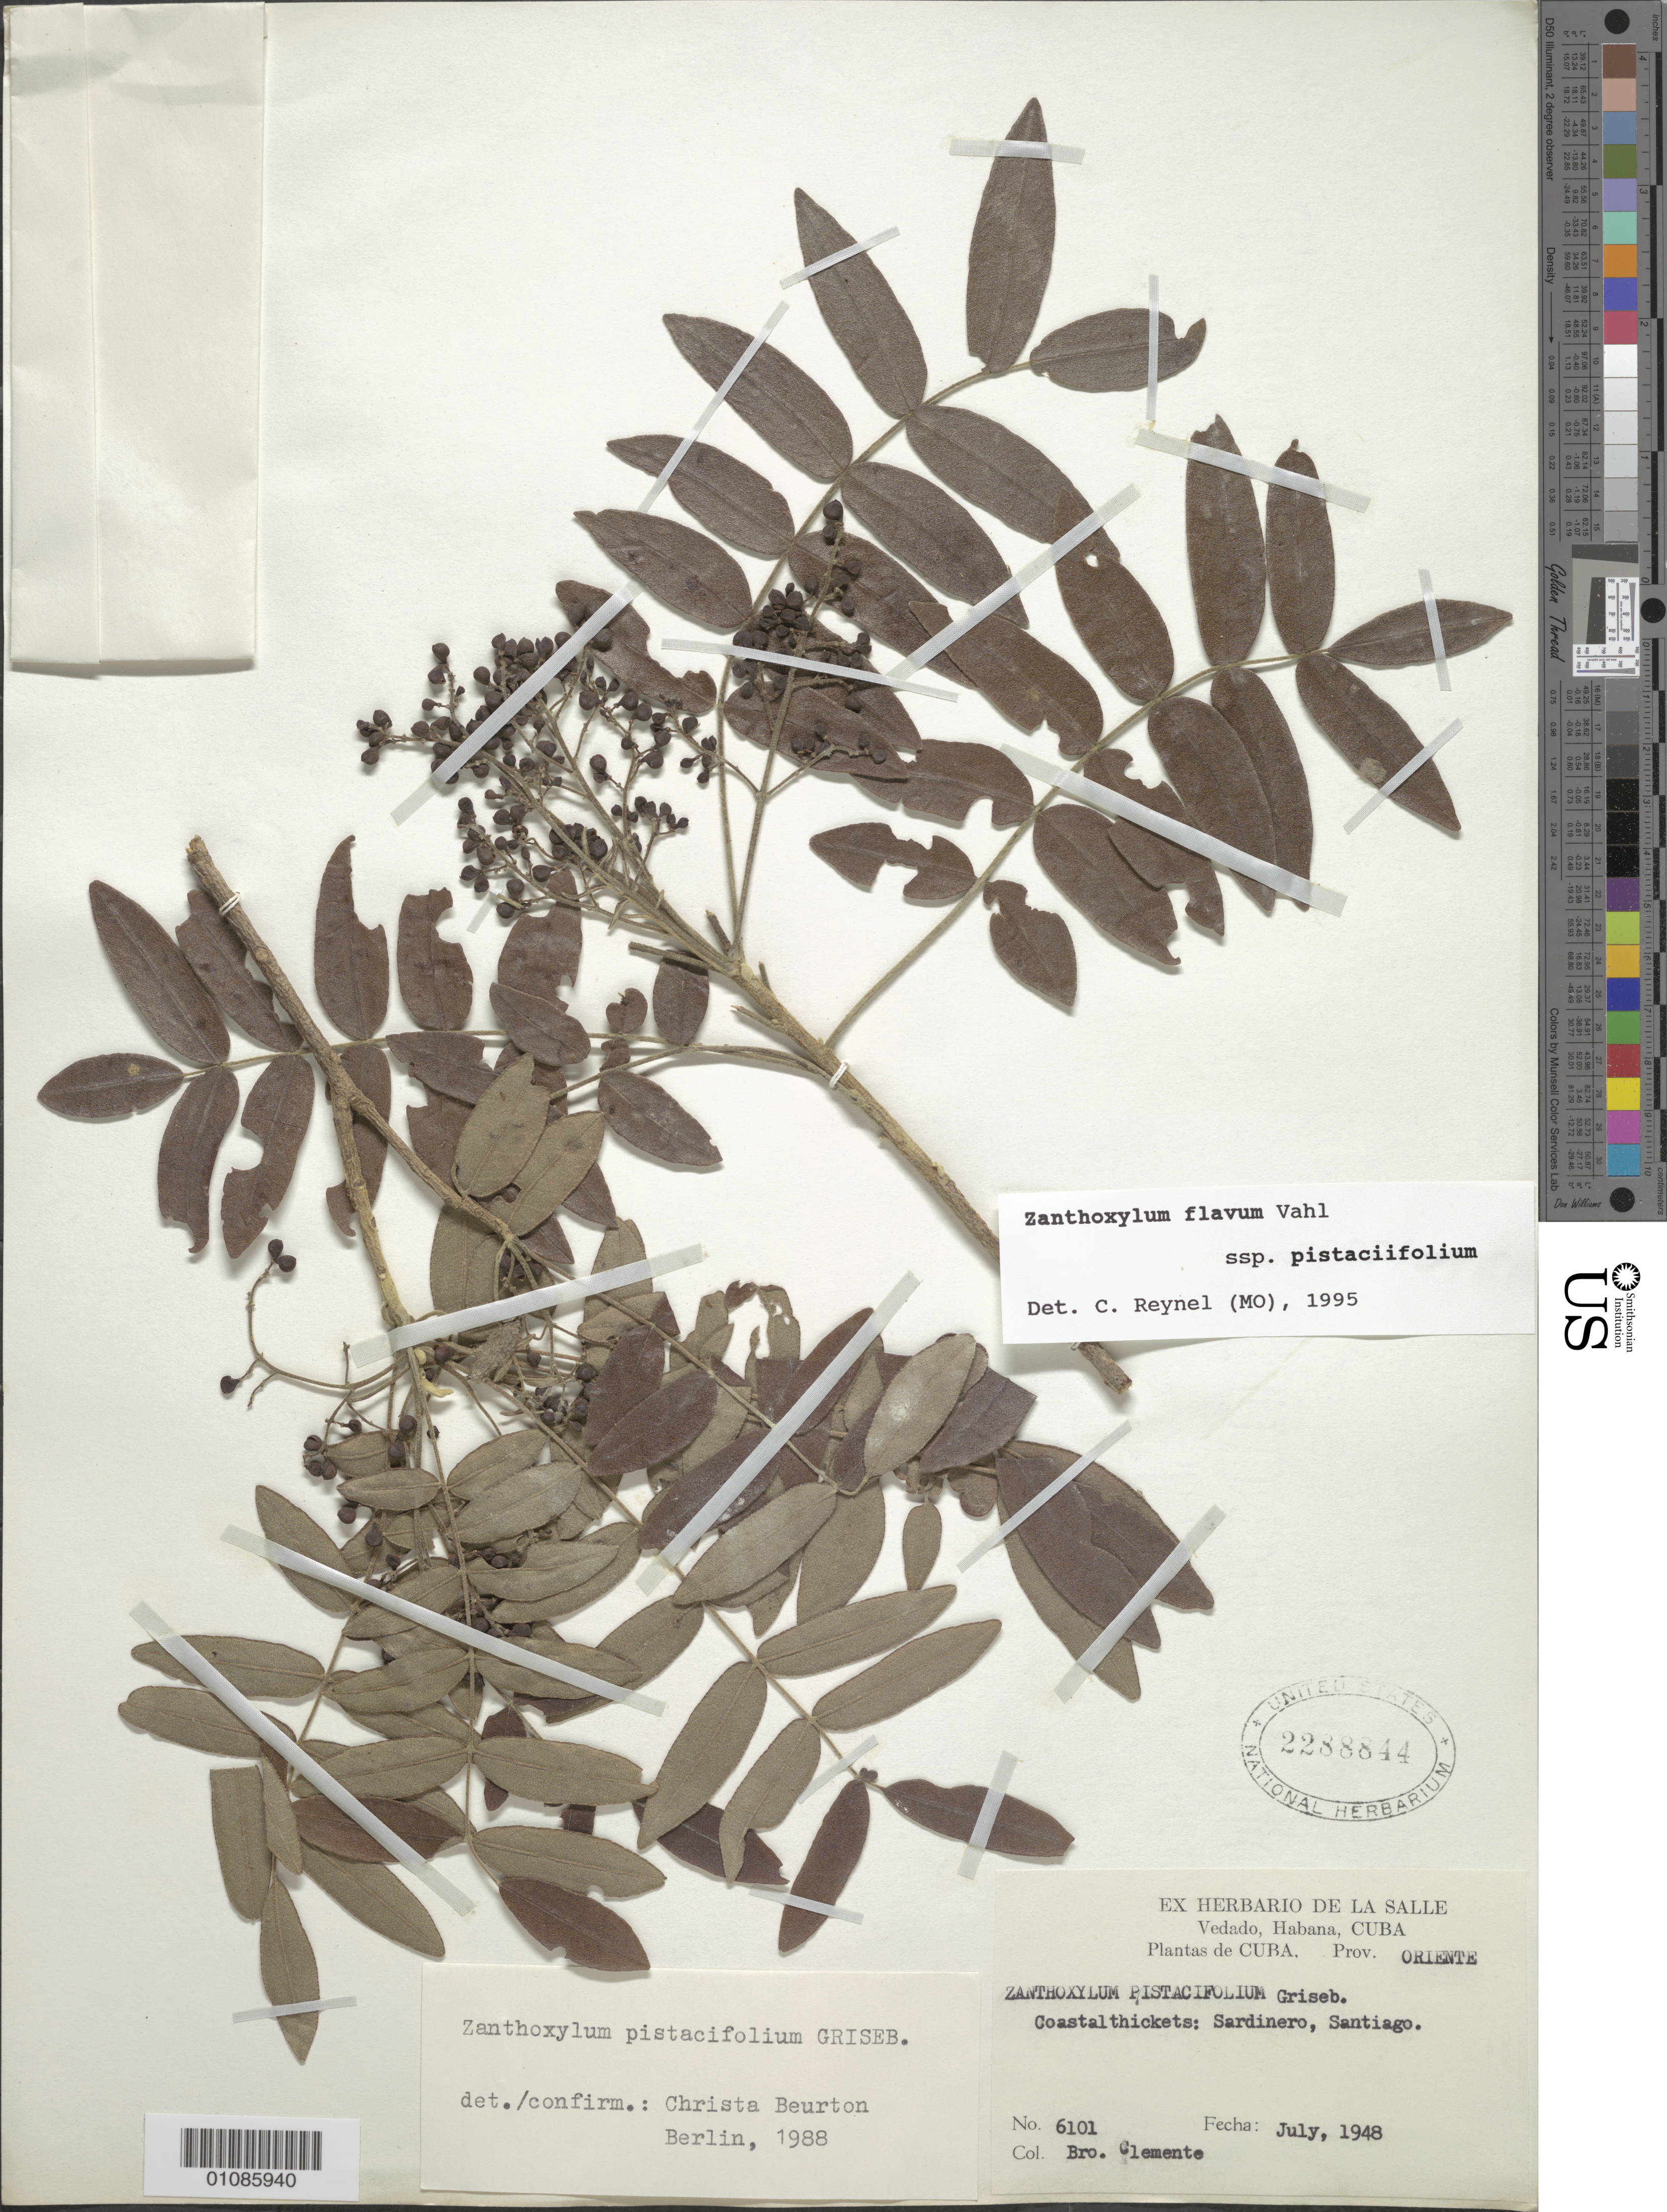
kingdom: Plantae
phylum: Tracheophyta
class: Magnoliopsida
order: Sapindales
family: Rutaceae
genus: Zanthoxylum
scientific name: Zanthoxylum pistaciifolium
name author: Griseb.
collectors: Bro. Clemente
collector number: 6101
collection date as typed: Jul 1948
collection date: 1948-07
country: Cuba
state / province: Santiago de Cuba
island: Cuba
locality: Coastal thickets: Sardinero, Santiago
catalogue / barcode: US 2288844